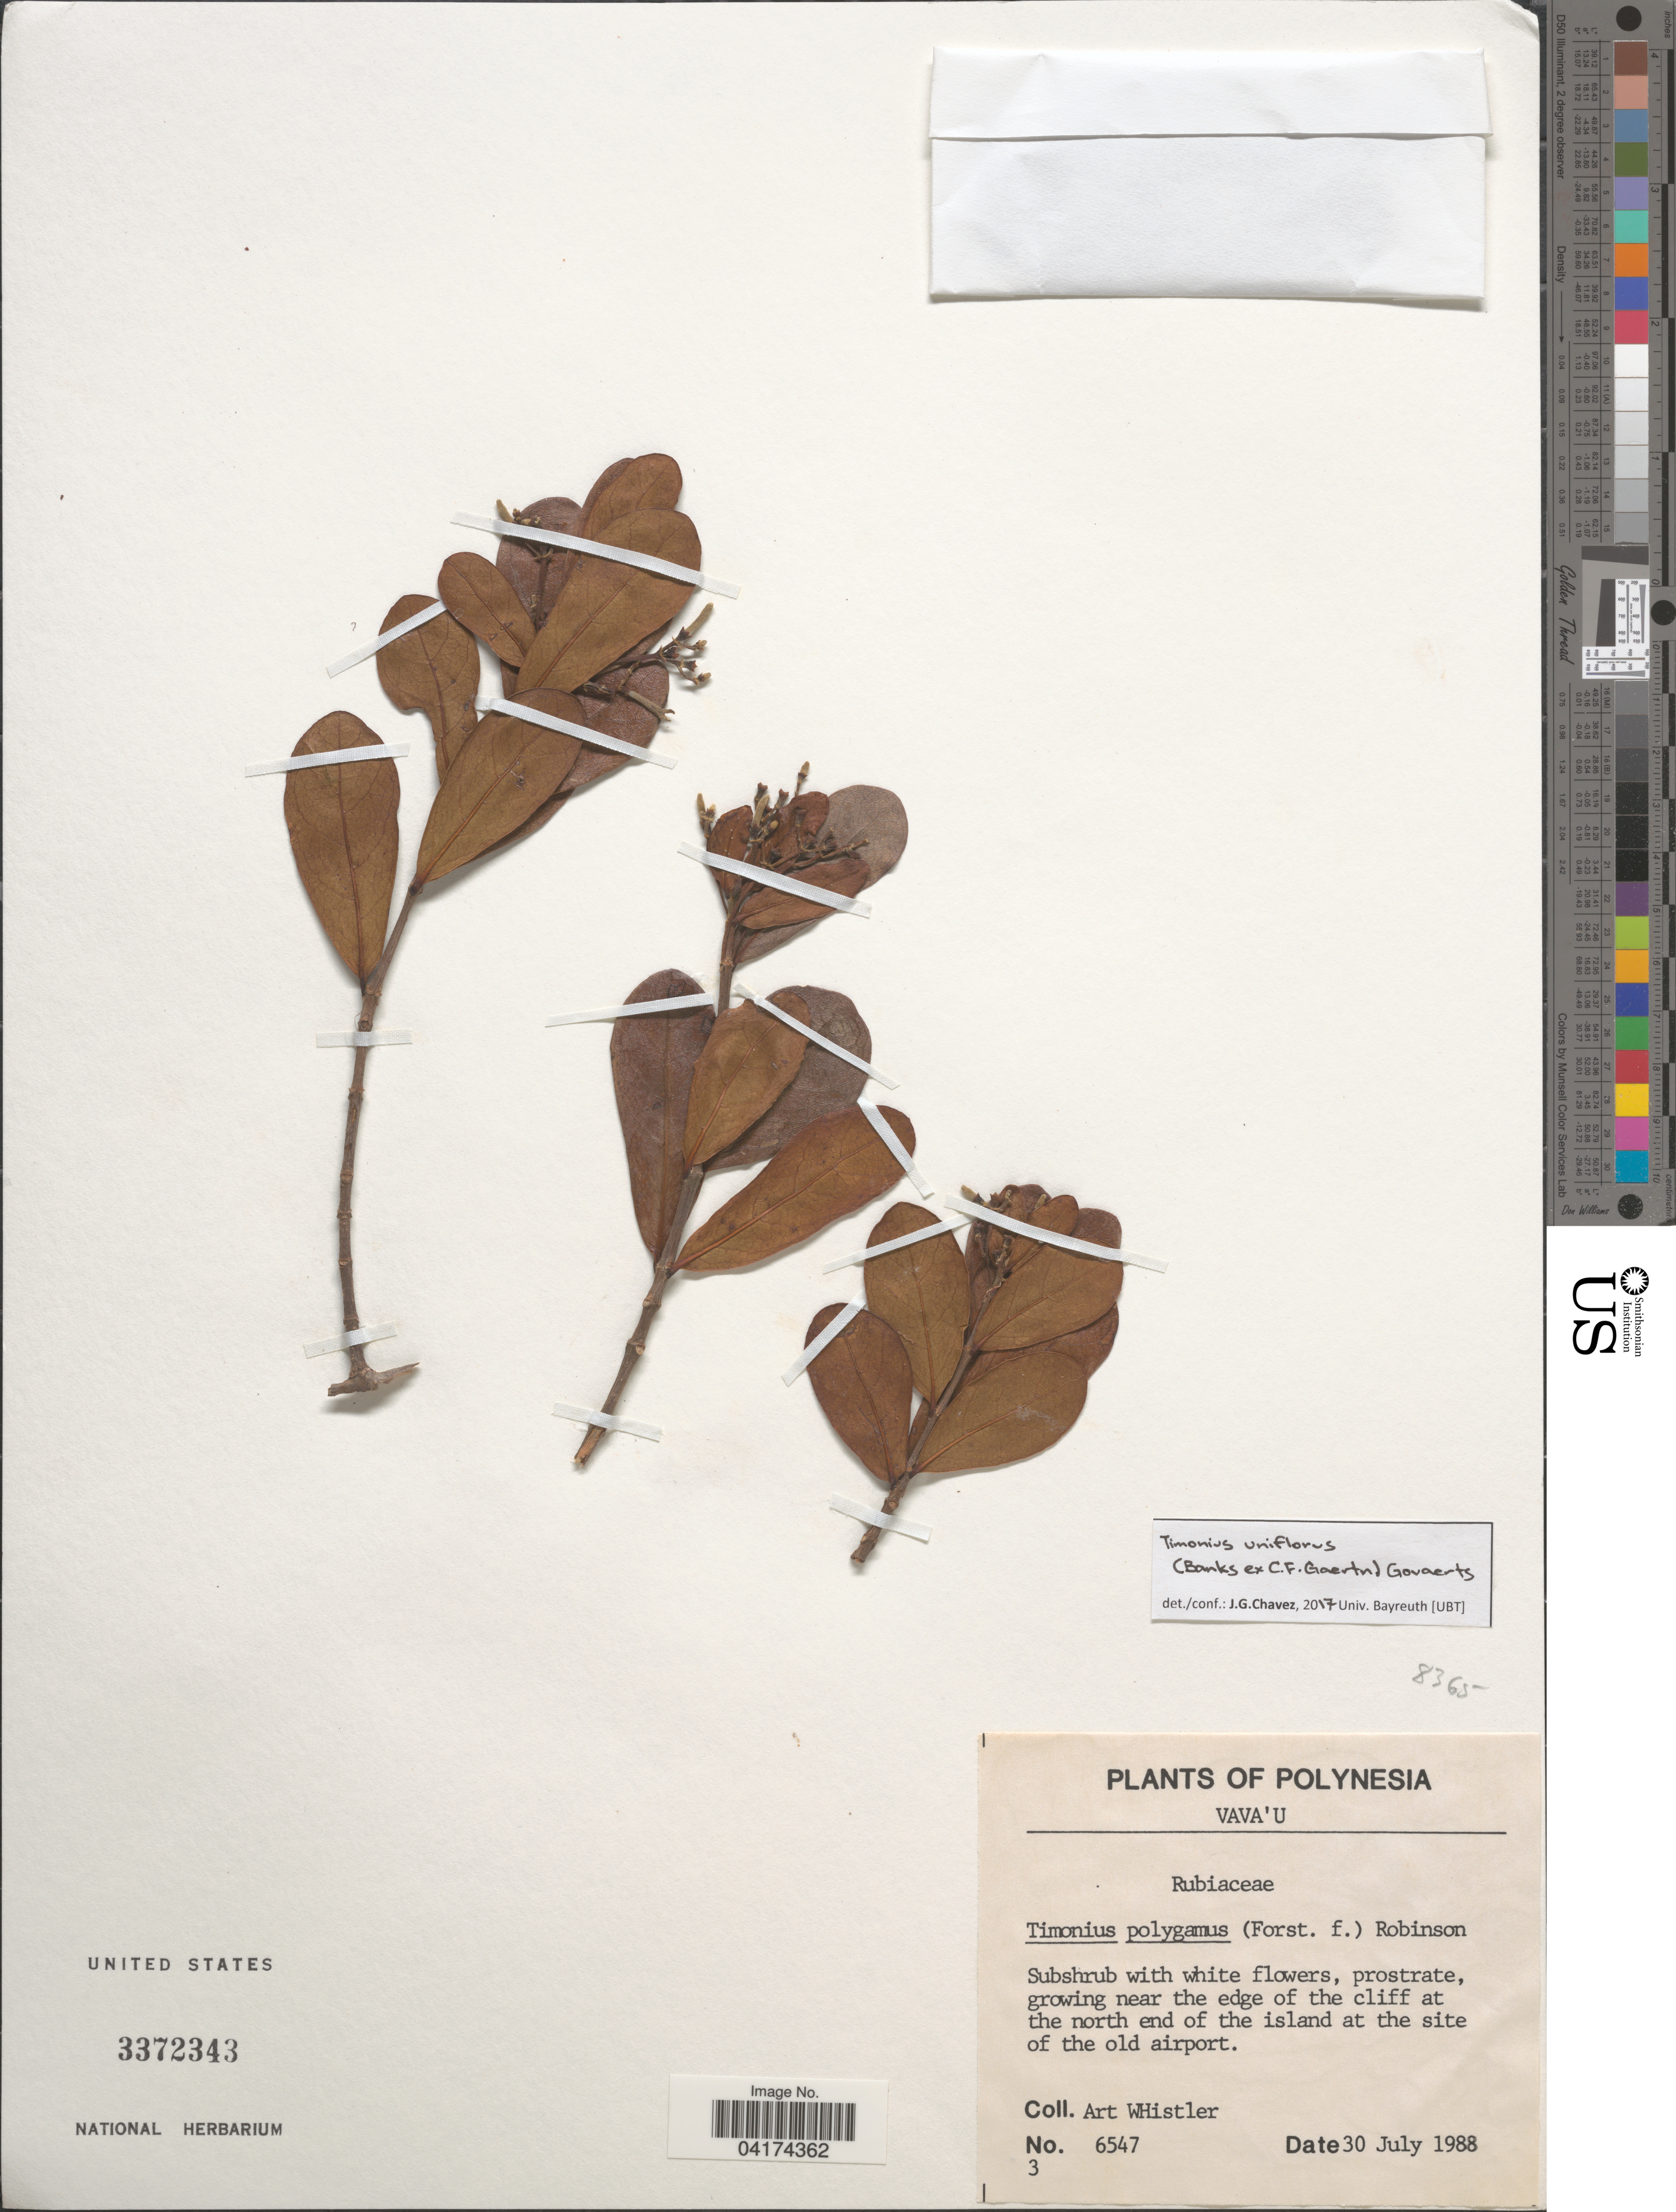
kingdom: Plantae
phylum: Tracheophyta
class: Magnoliopsida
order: Gentianales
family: Rubiaceae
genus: Timonius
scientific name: Timonius uniflorus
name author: (Banks ex C.F. Gaertn.) Govaerts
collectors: A. Whistler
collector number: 6547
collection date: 1988-07-30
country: Tonga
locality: Polynesia. Vava'u. Growing near the edge of the cliff at the north end of the island at the site of the old airport.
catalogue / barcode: US 3372343